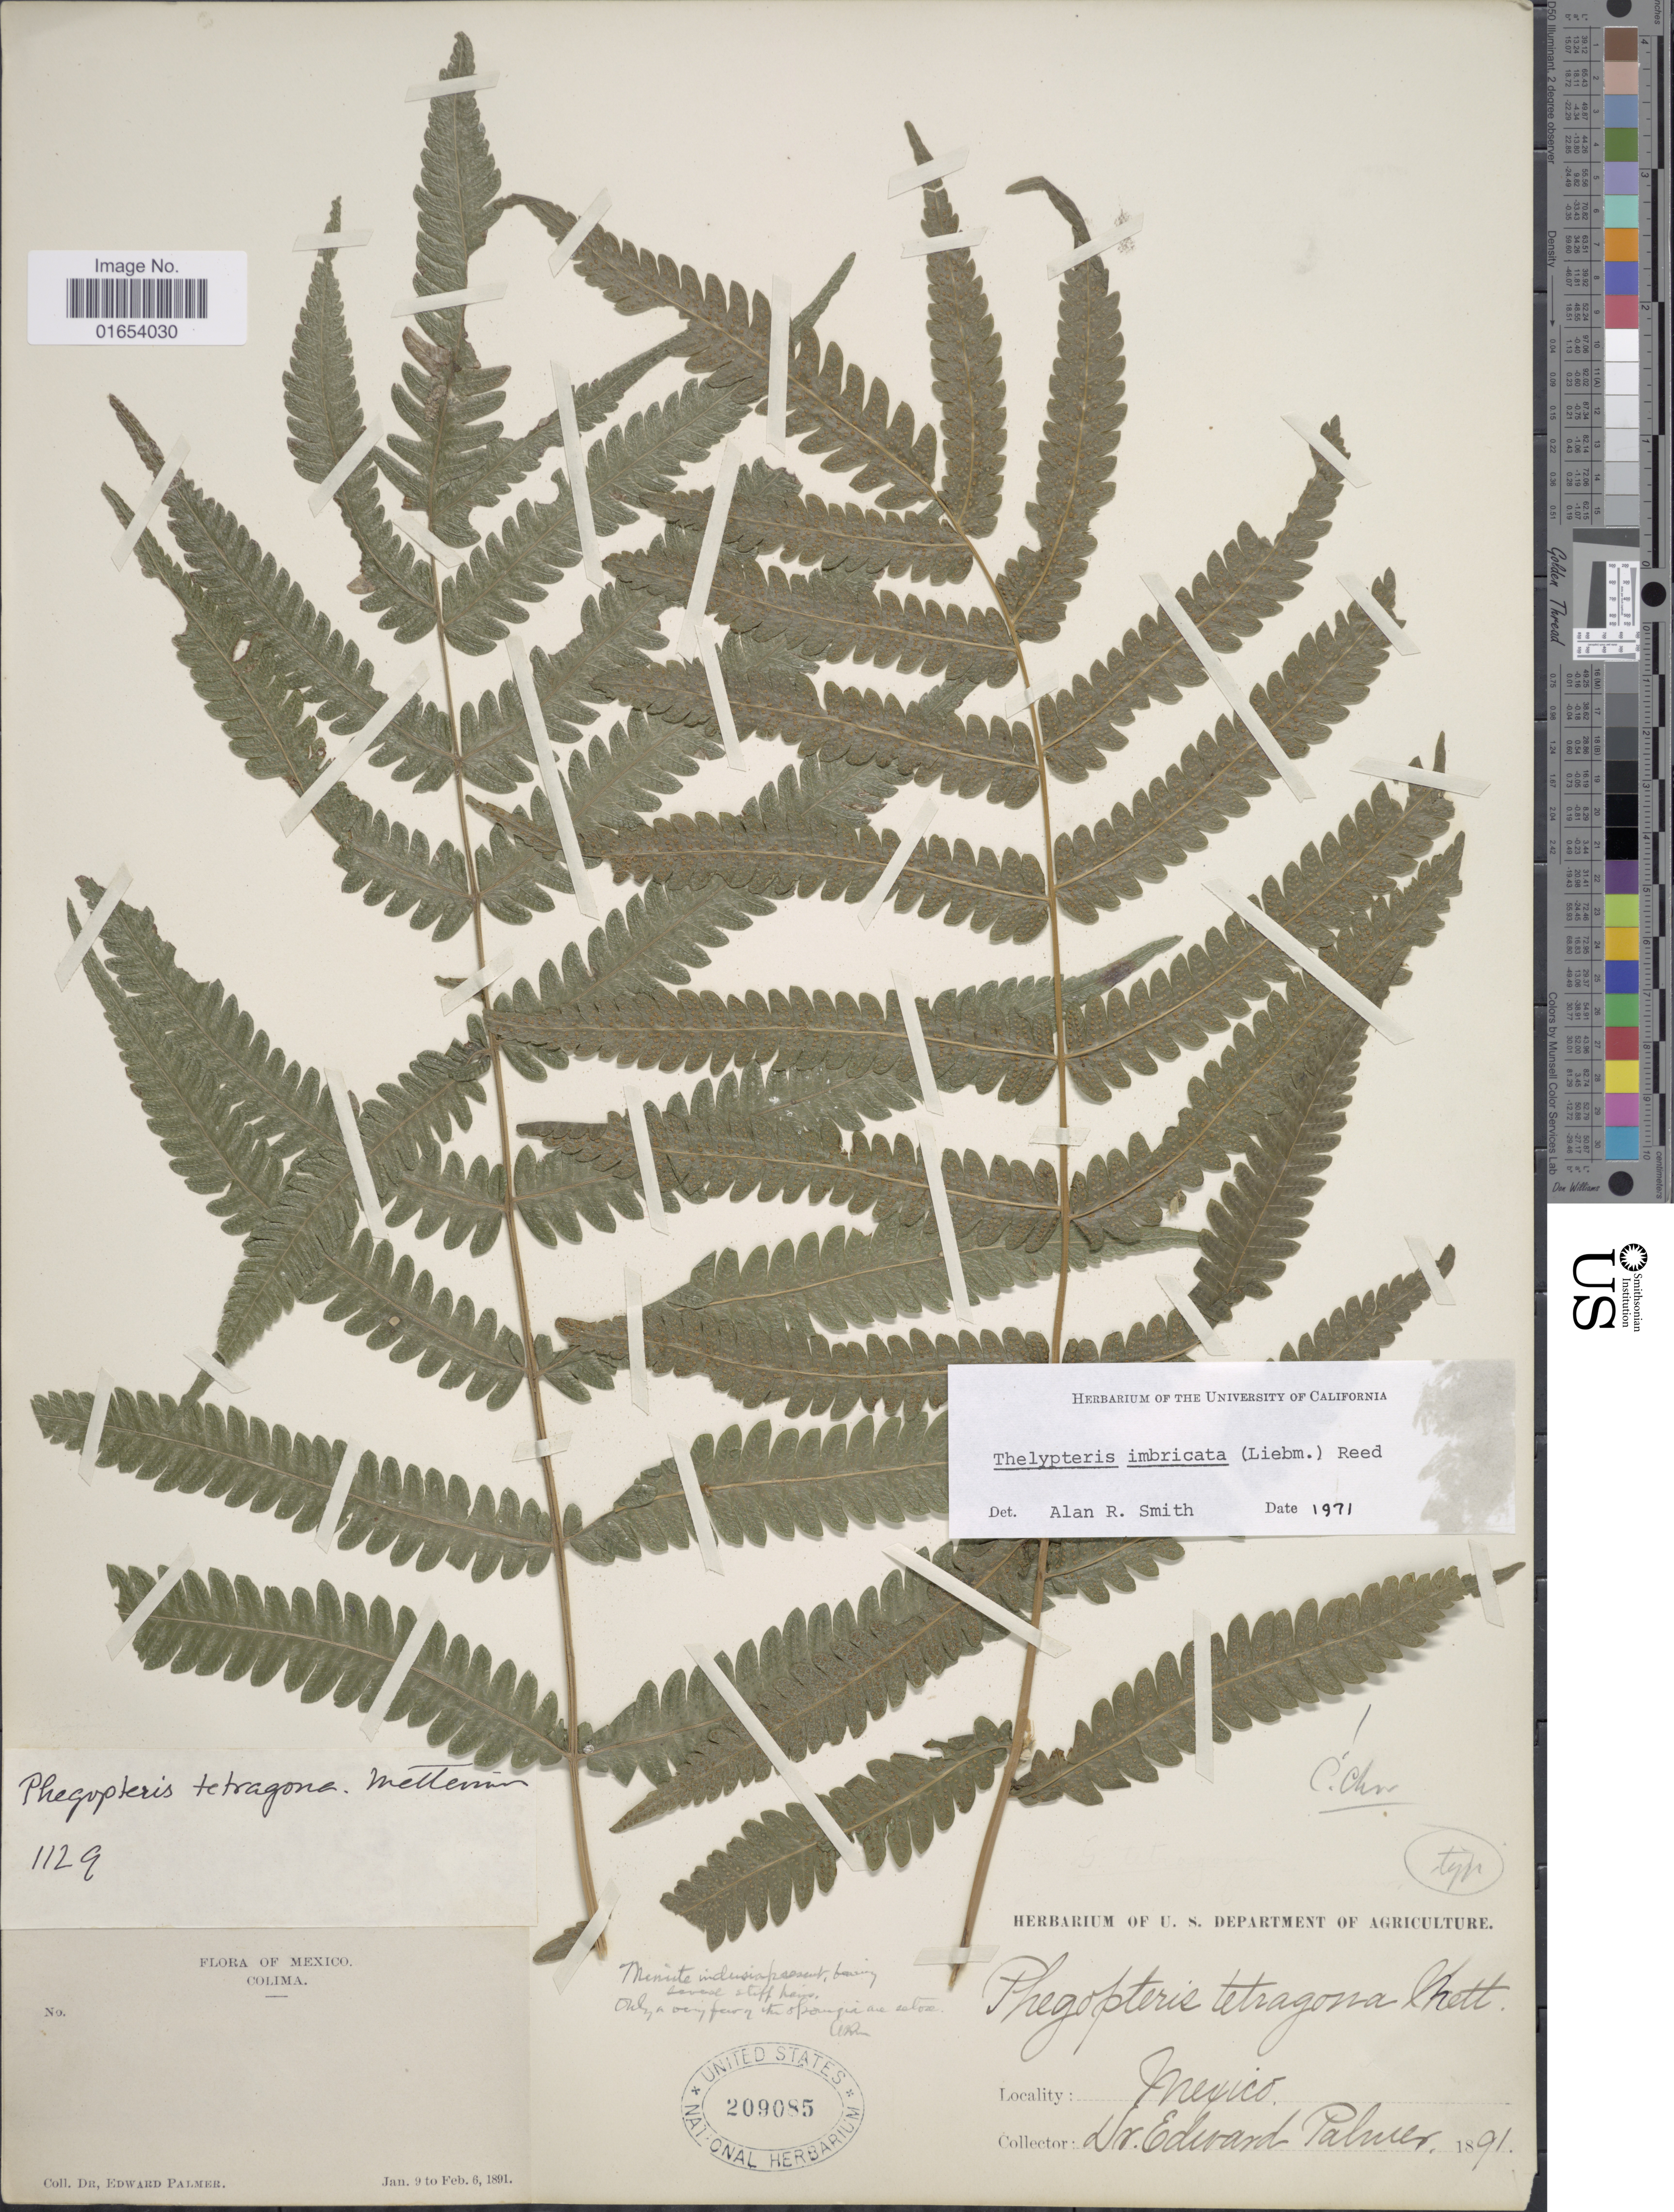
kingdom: Plantae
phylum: Tracheophyta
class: Polypodiopsida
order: Polypodiales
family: Thelypteridaceae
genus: Goniopteris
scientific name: Goniopteris imbricata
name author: (Liebm.) Á. Löve & D. Löve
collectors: E. Palmer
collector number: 1129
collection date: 1891-01-09/1891-02-06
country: Mexico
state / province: Colima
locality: Mexico, Colima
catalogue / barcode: US 209085